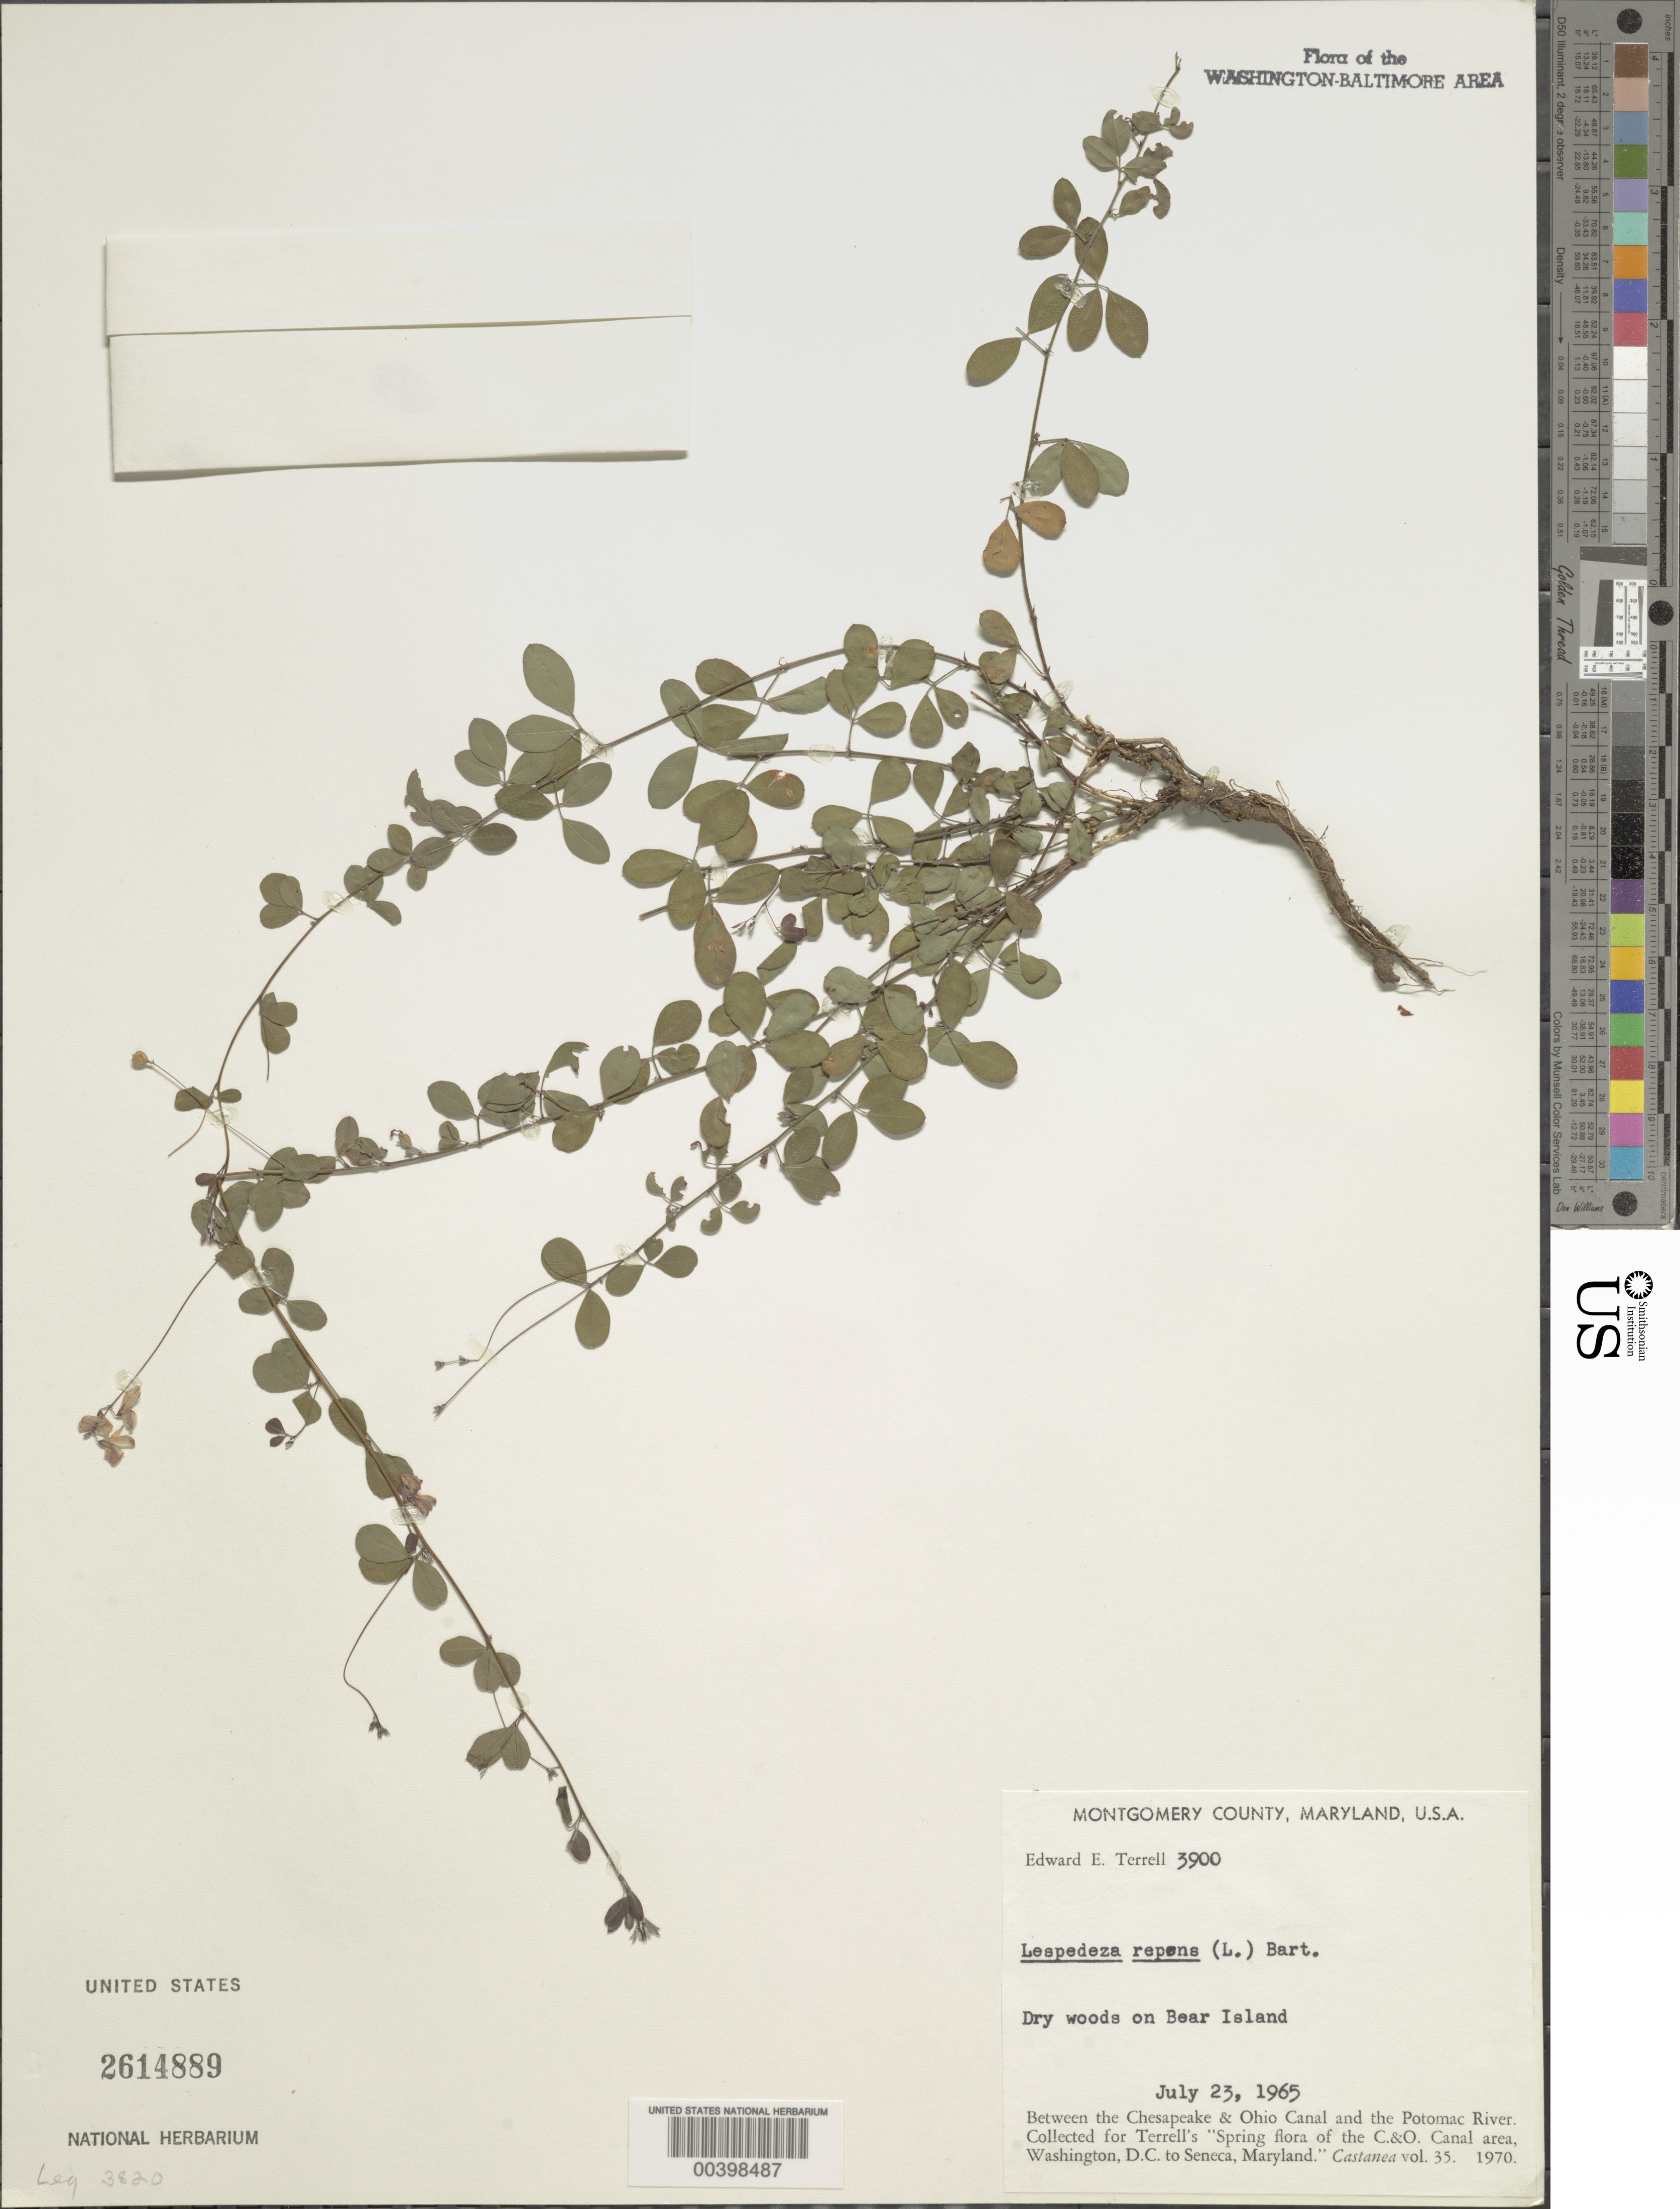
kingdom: Plantae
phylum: Tracheophyta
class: Magnoliopsida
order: Fabales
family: Fabaceae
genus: Lespedeza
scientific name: Lespedeza repens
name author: (L.) W.P.C. Barton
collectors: E. E. Terrell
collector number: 3900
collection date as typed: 23 Jul 1965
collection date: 1965-07-23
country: United States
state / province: Maryland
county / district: Montgomery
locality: Bear Island C. & O. Canal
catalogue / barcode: US 2614889